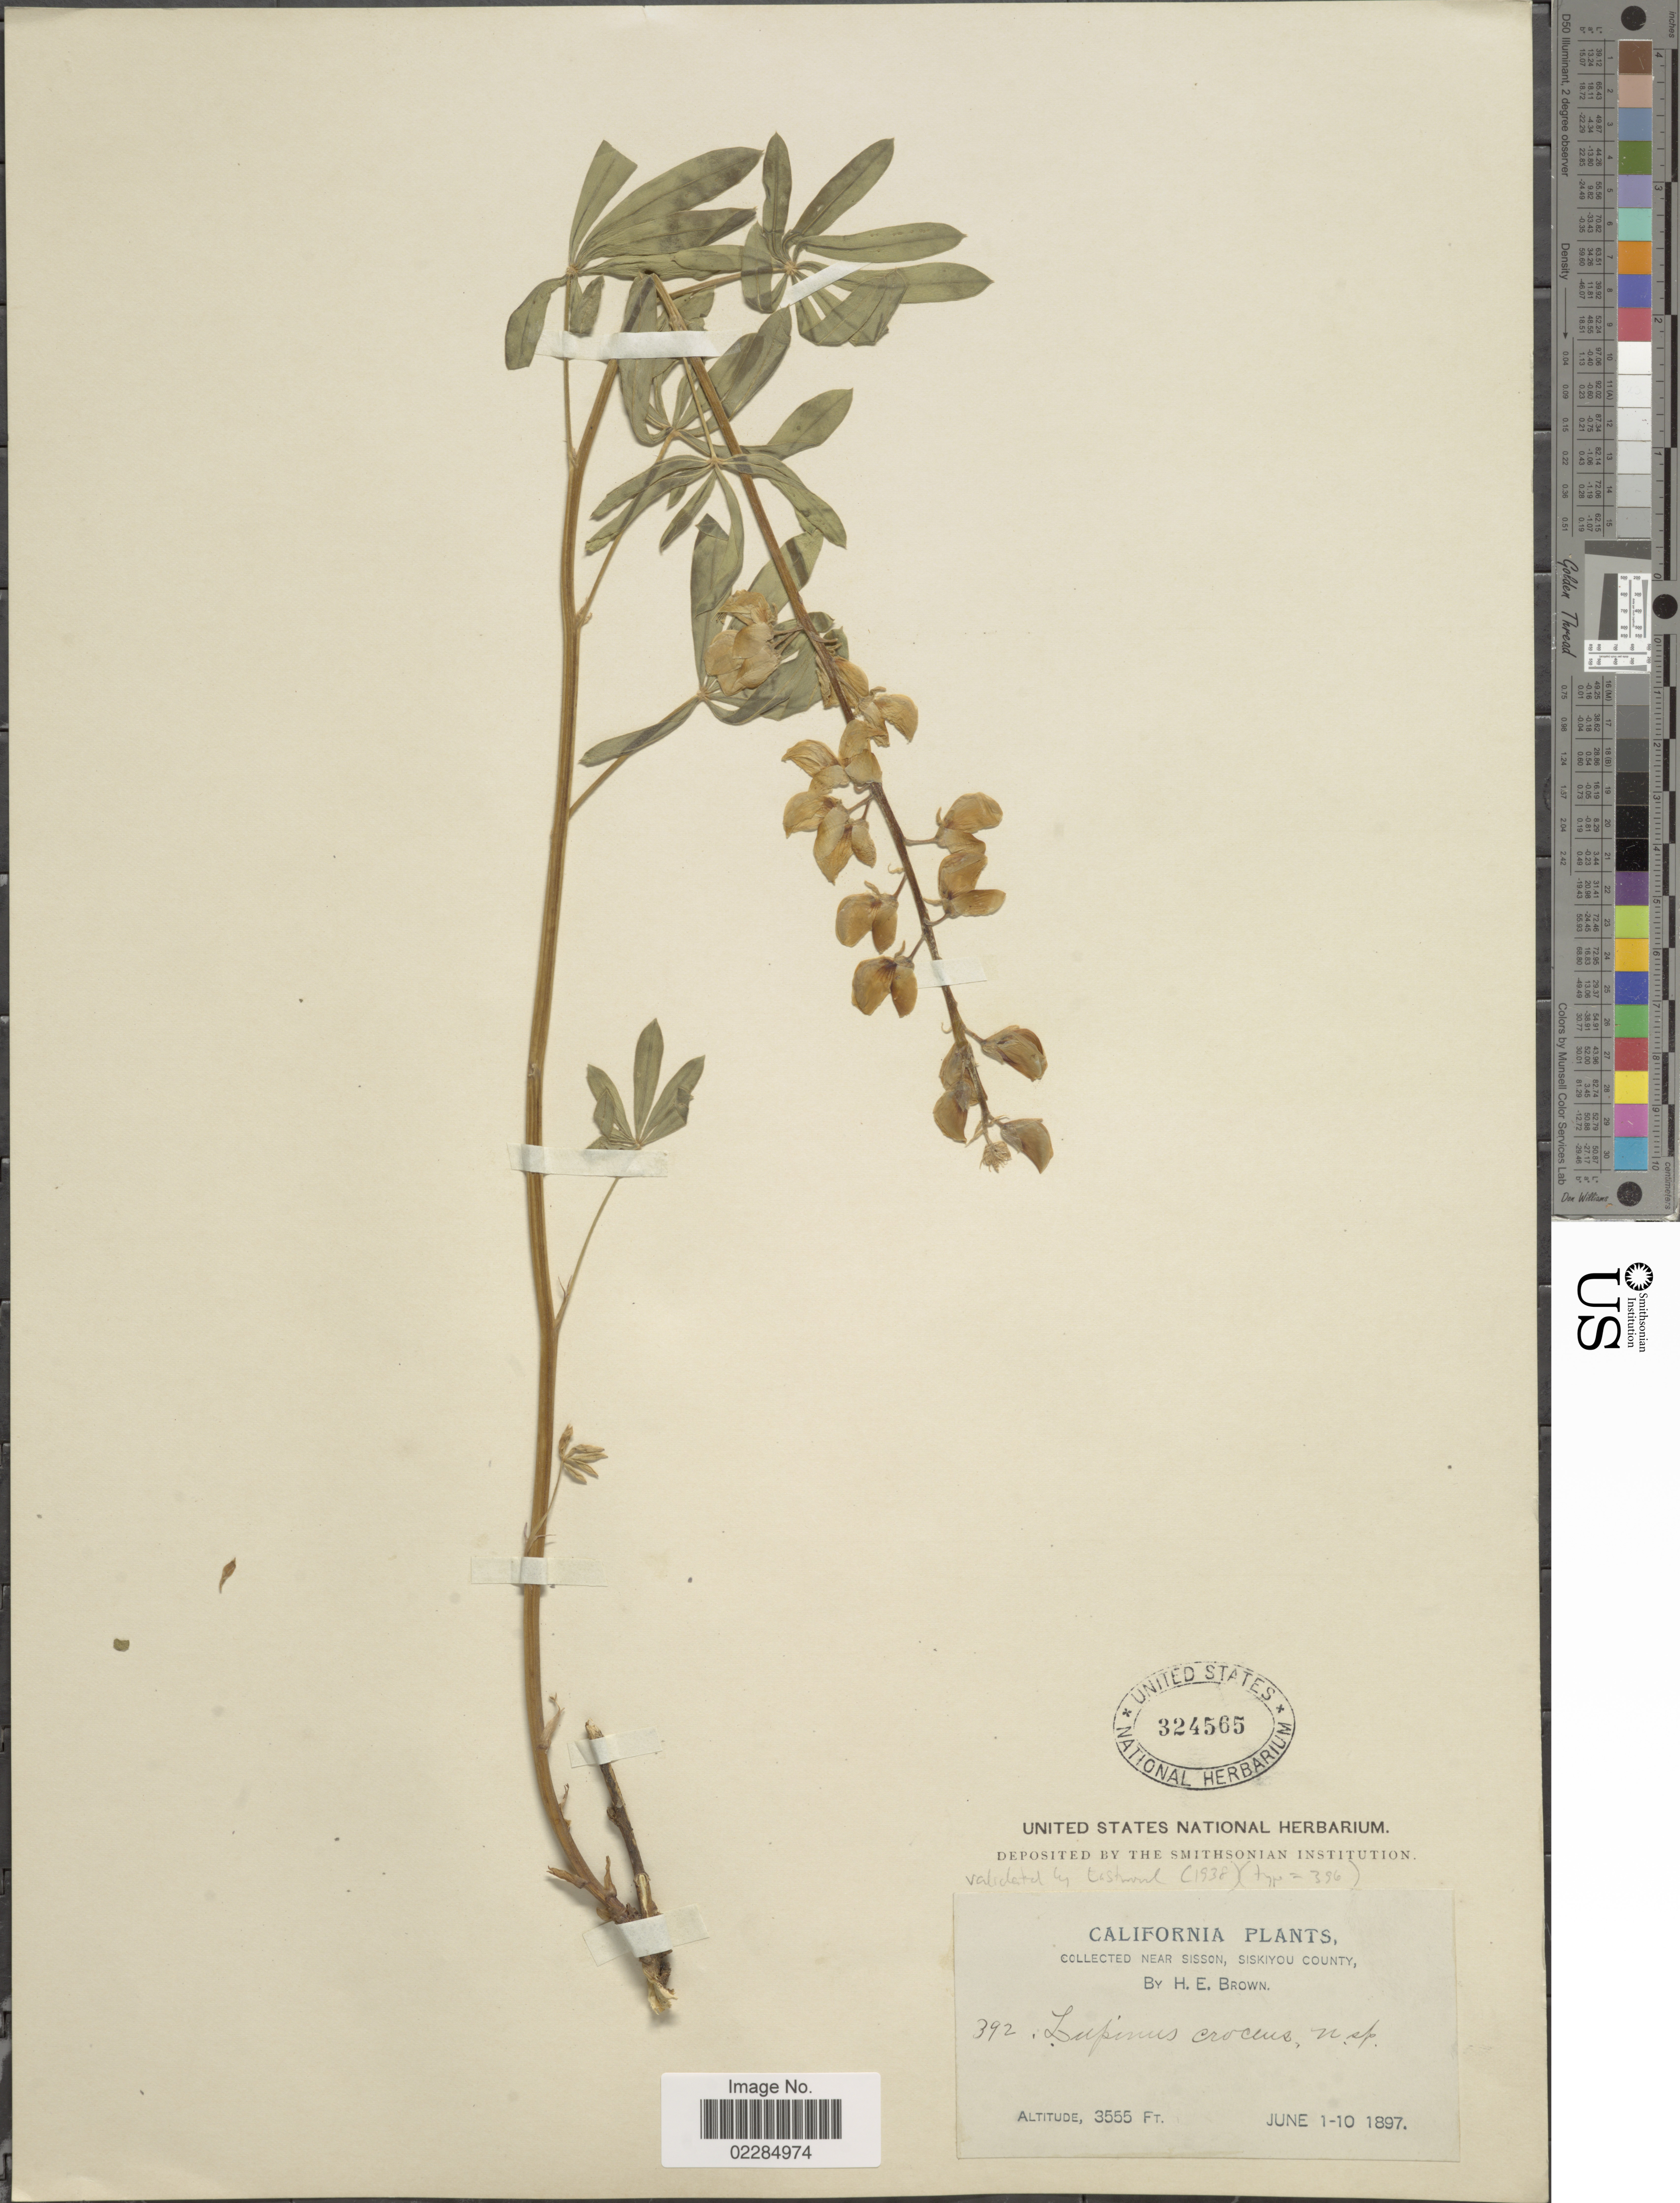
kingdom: Plantae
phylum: Tracheophyta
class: Magnoliopsida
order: Fabales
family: Fabaceae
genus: Lupinus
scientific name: Lupinus croceus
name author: Eastw.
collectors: H. E. Brown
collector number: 392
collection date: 1897-06-01/1897-06-10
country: United States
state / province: California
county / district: Siskiyou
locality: Near Sisson, Siskiyou County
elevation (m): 1084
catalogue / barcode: US 324565